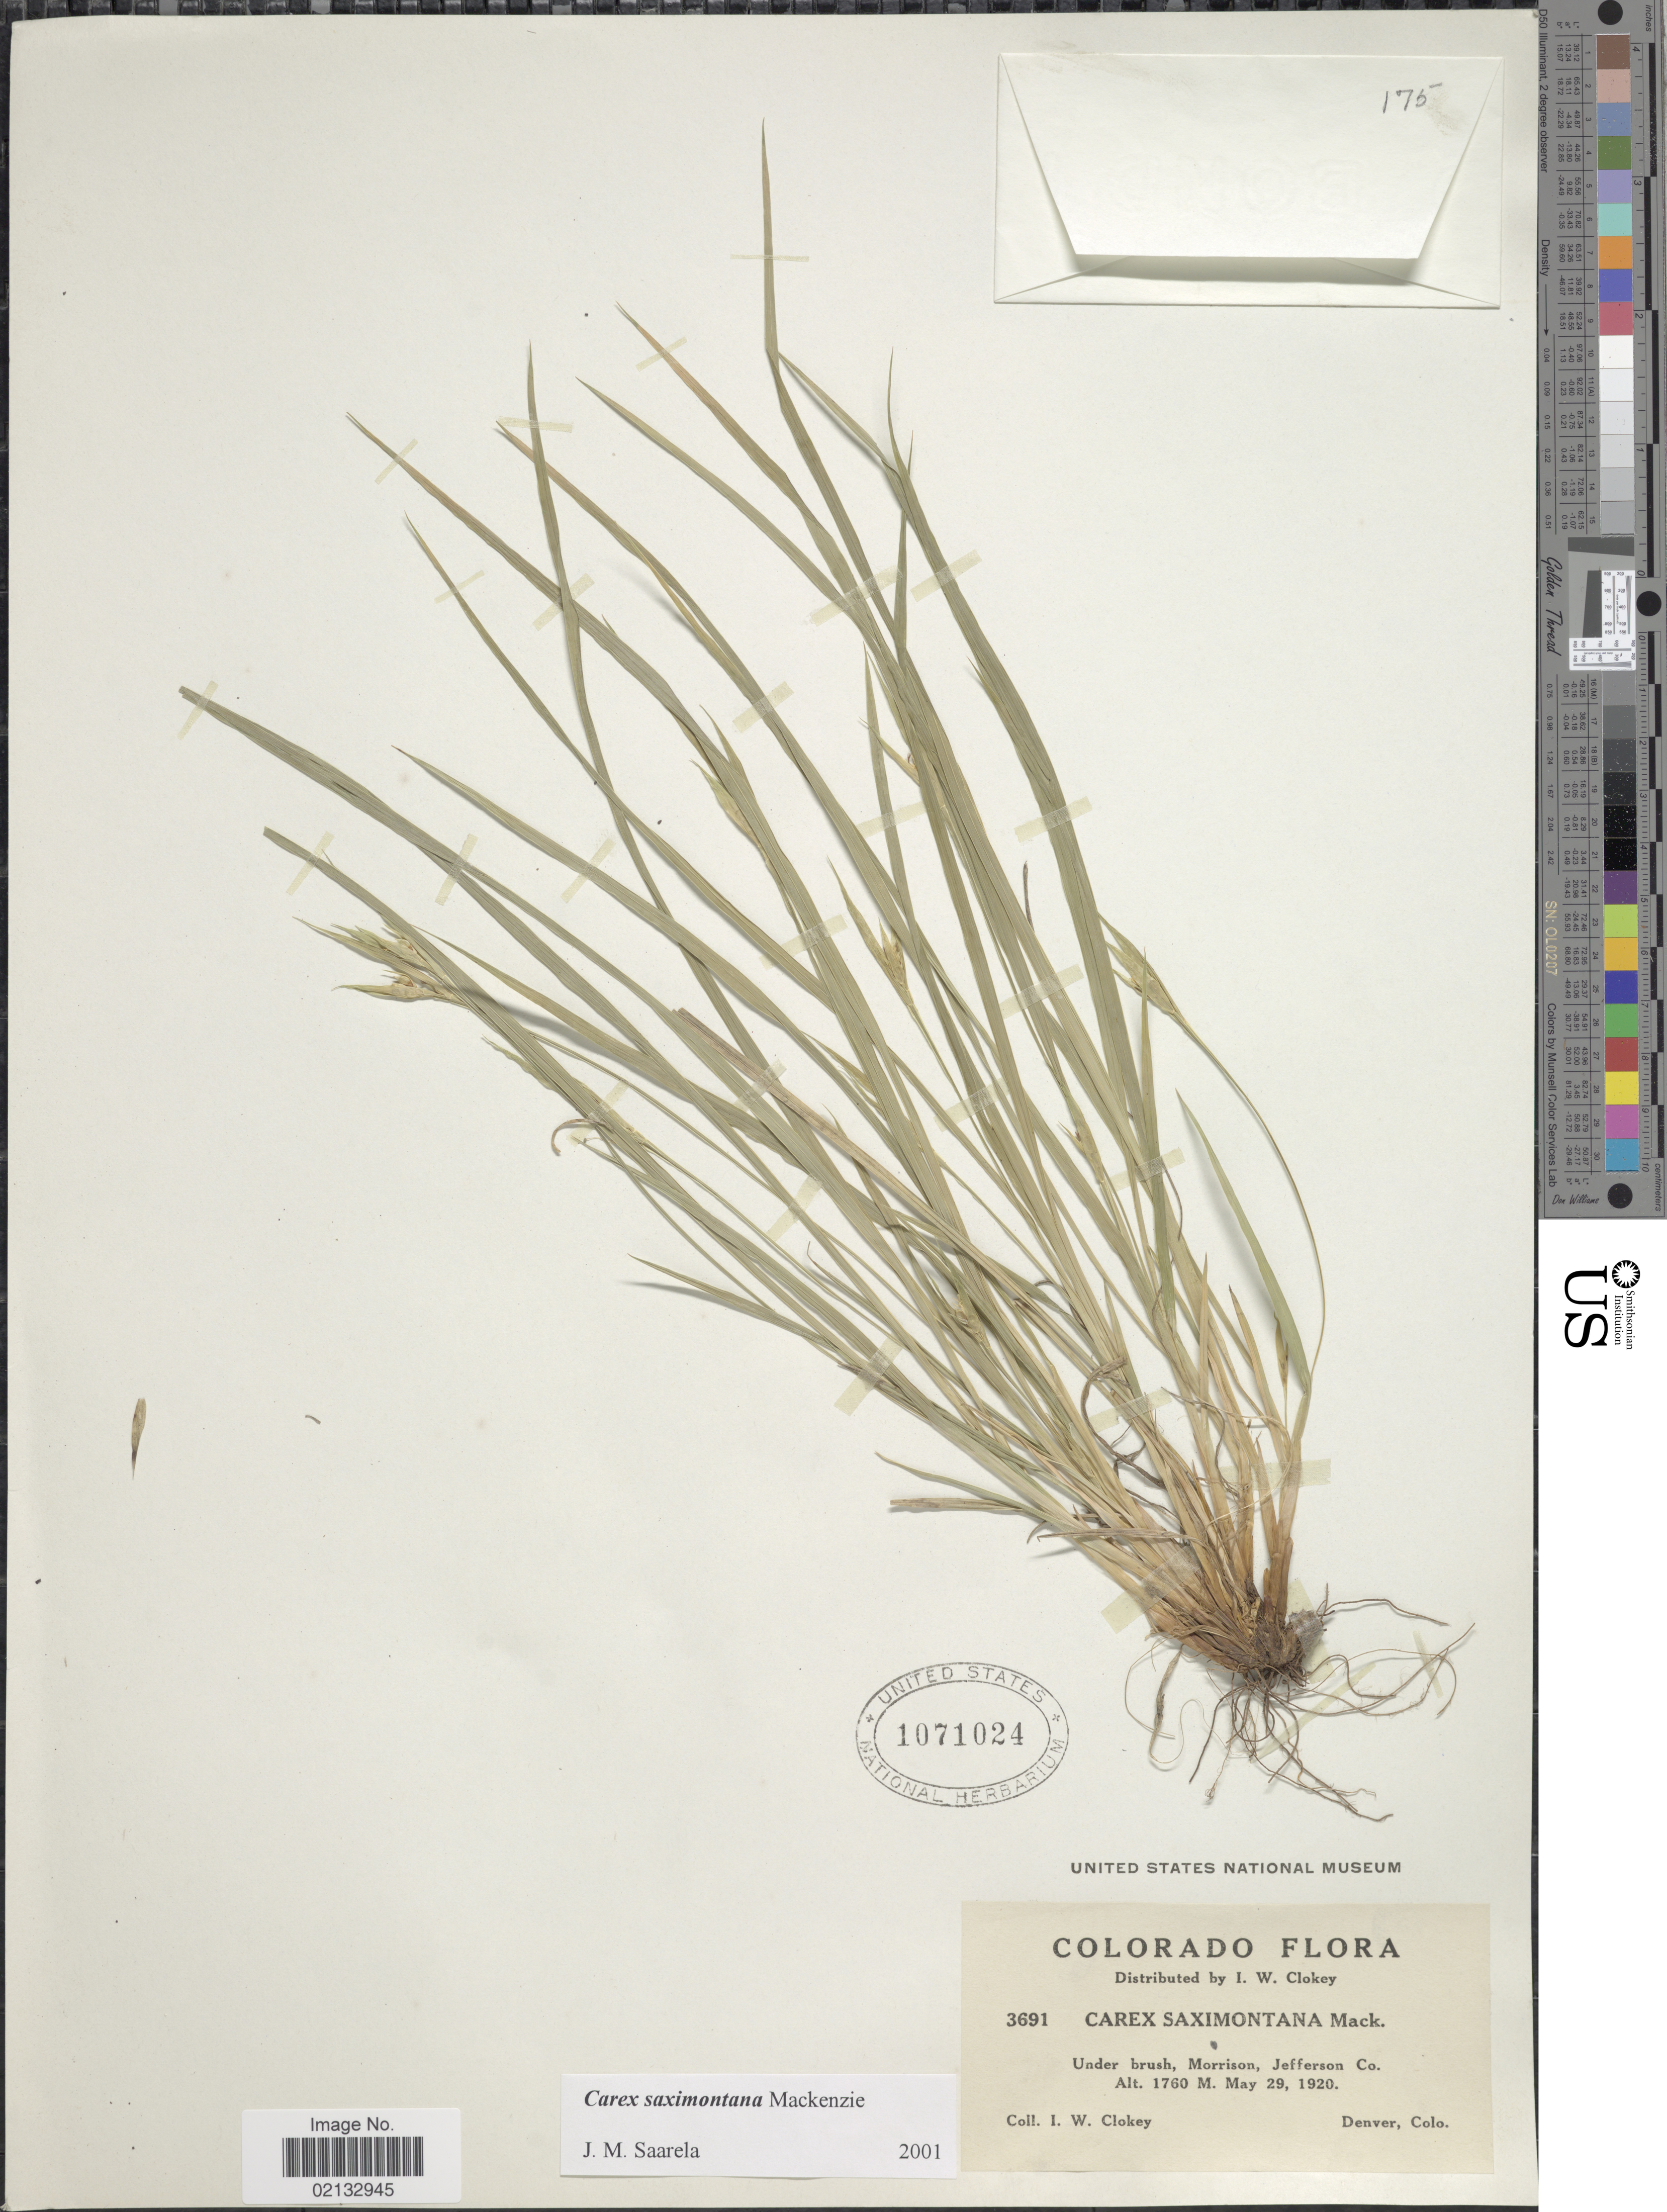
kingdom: Plantae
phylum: Tracheophyta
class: Liliopsida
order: Poales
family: Cyperaceae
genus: Carex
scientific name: Carex saximontana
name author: Mack.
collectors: I. W. Clokey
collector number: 3691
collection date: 1920-05-29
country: United States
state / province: Colorado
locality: Under brush, Morrison, Jefferson Co.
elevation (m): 1760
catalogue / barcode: US 1071024